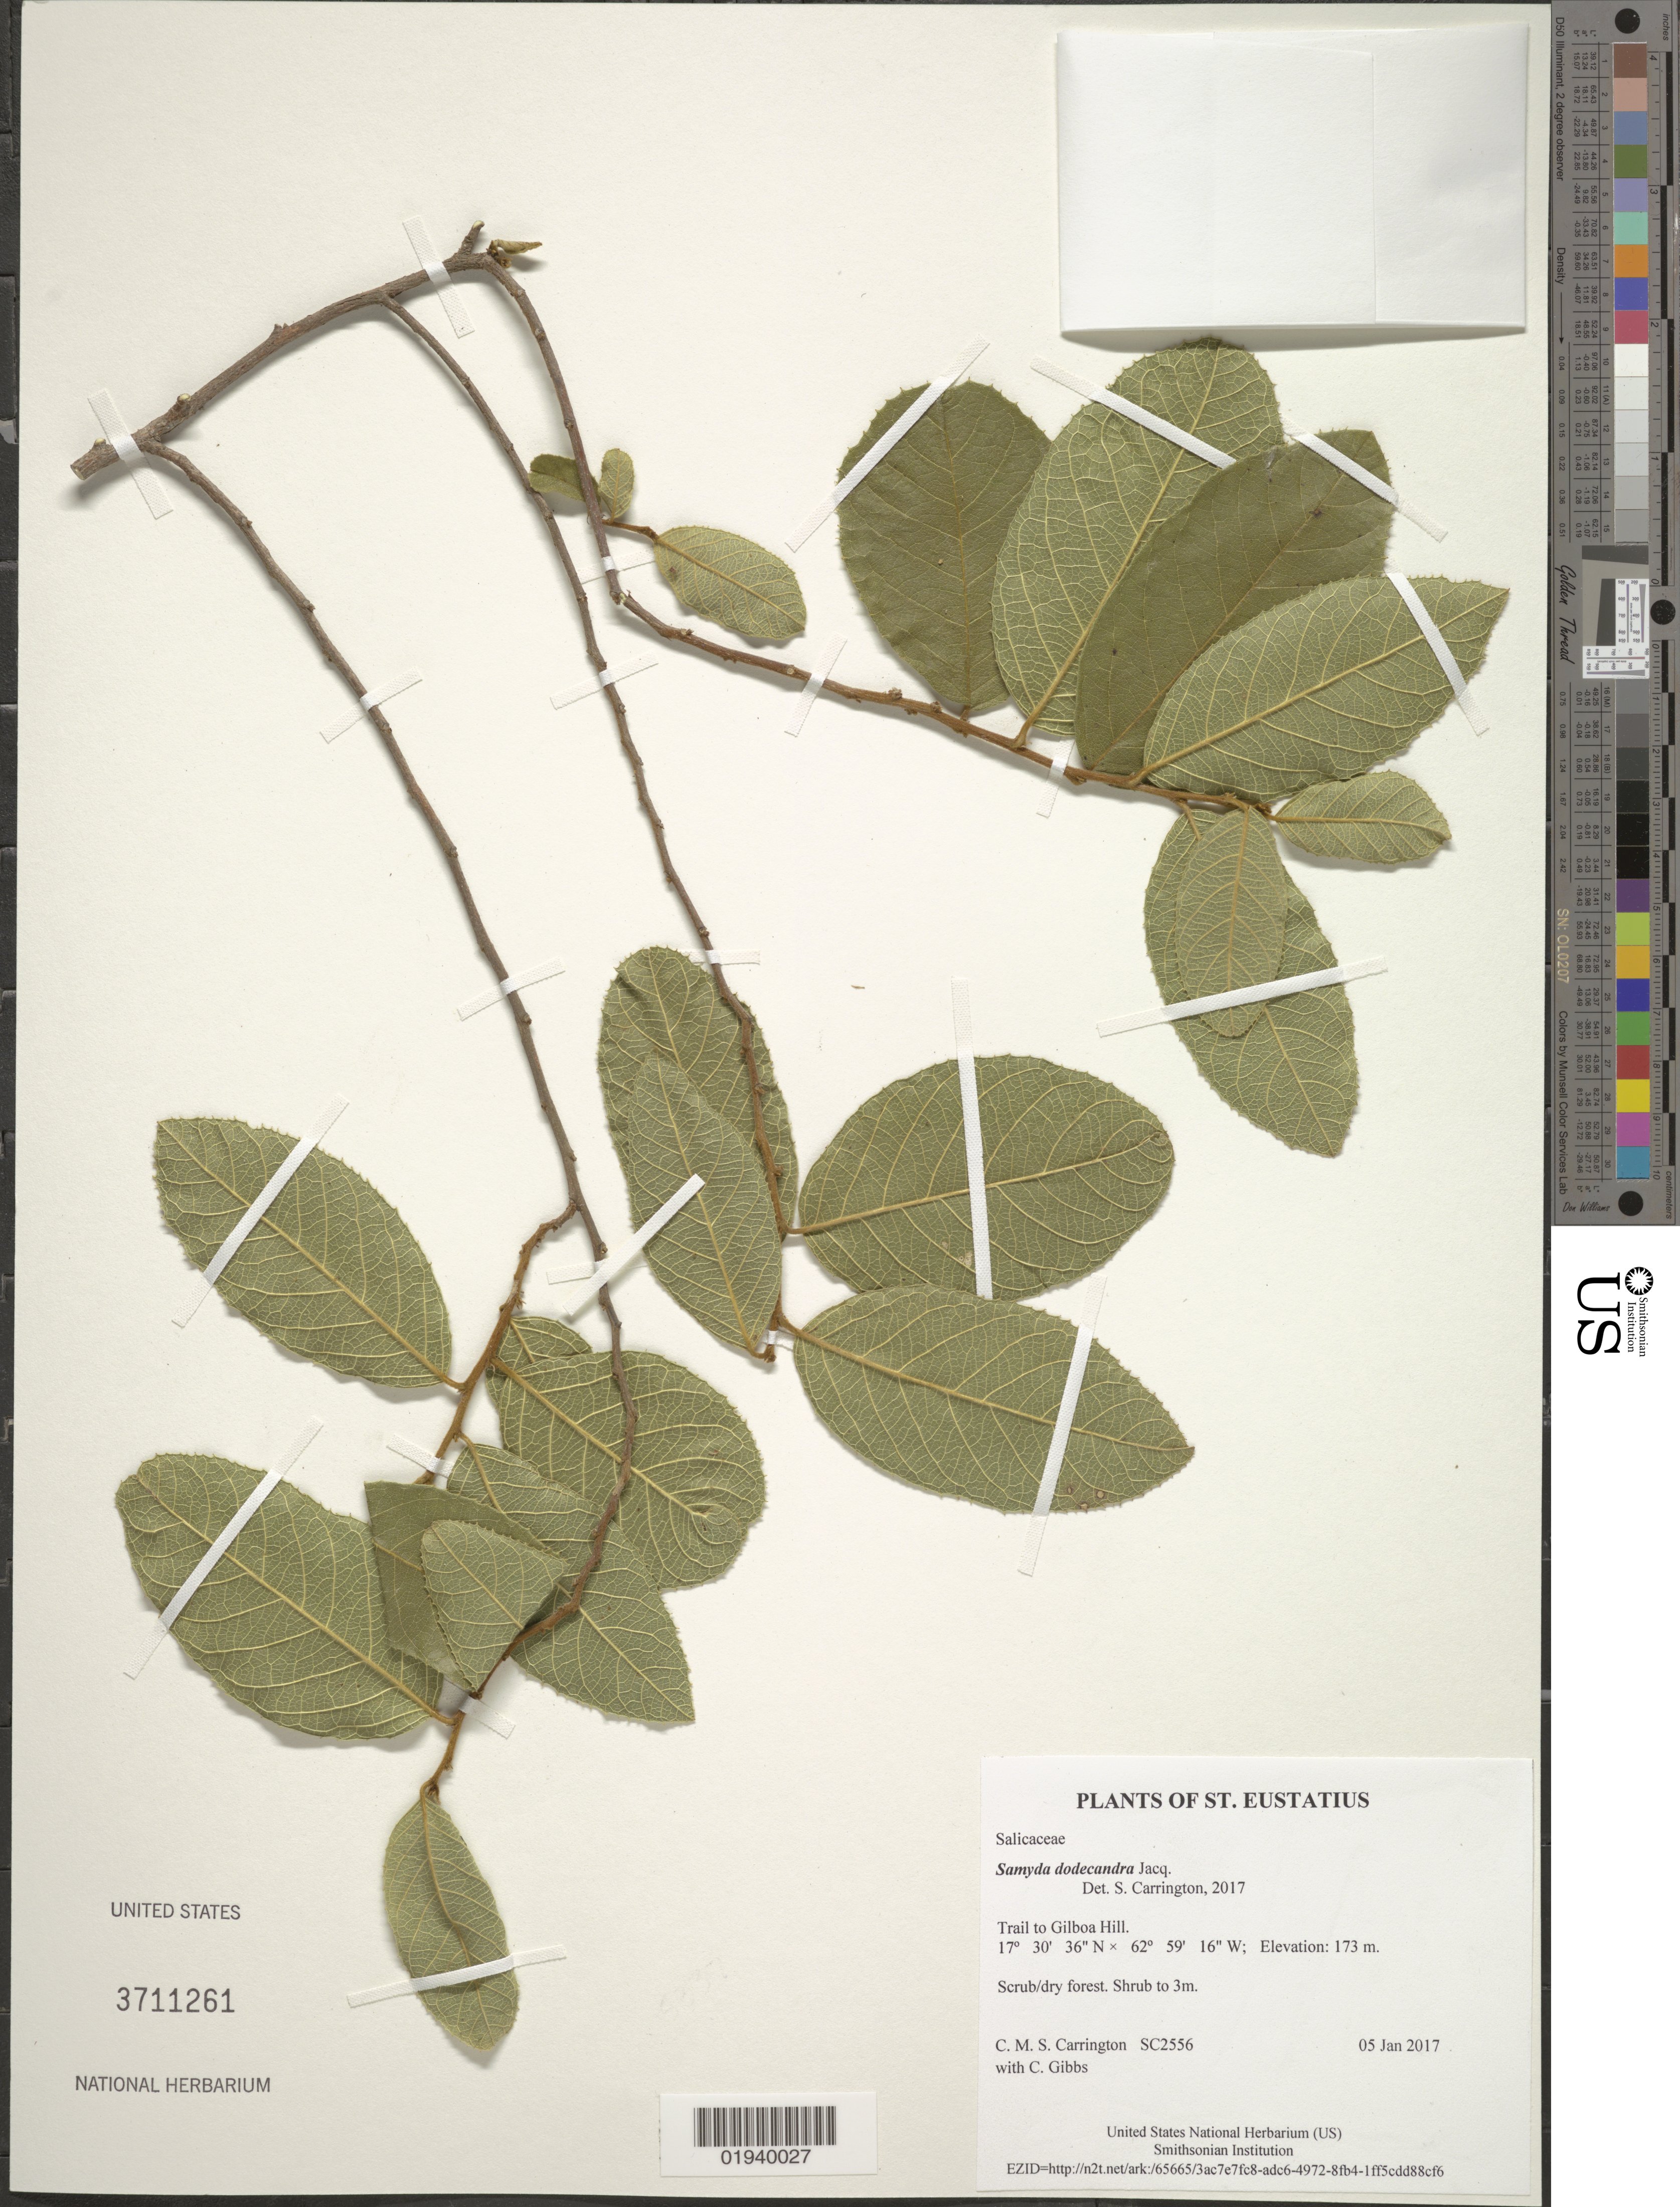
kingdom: Plantae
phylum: Tracheophyta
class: Magnoliopsida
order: Malpighiales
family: Salicaceae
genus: Casearia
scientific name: Casearia dodecandra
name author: (Jacq.) T. Samar. & M.H. Alford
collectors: C. M. S. Carrington & C. Gibbs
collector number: SC2556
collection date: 2017-01-05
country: Netherlands Antilles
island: St. Eustatius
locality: Trail to Gilboa Hill.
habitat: Scrub/dry forest.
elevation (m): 173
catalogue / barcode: US 3711261